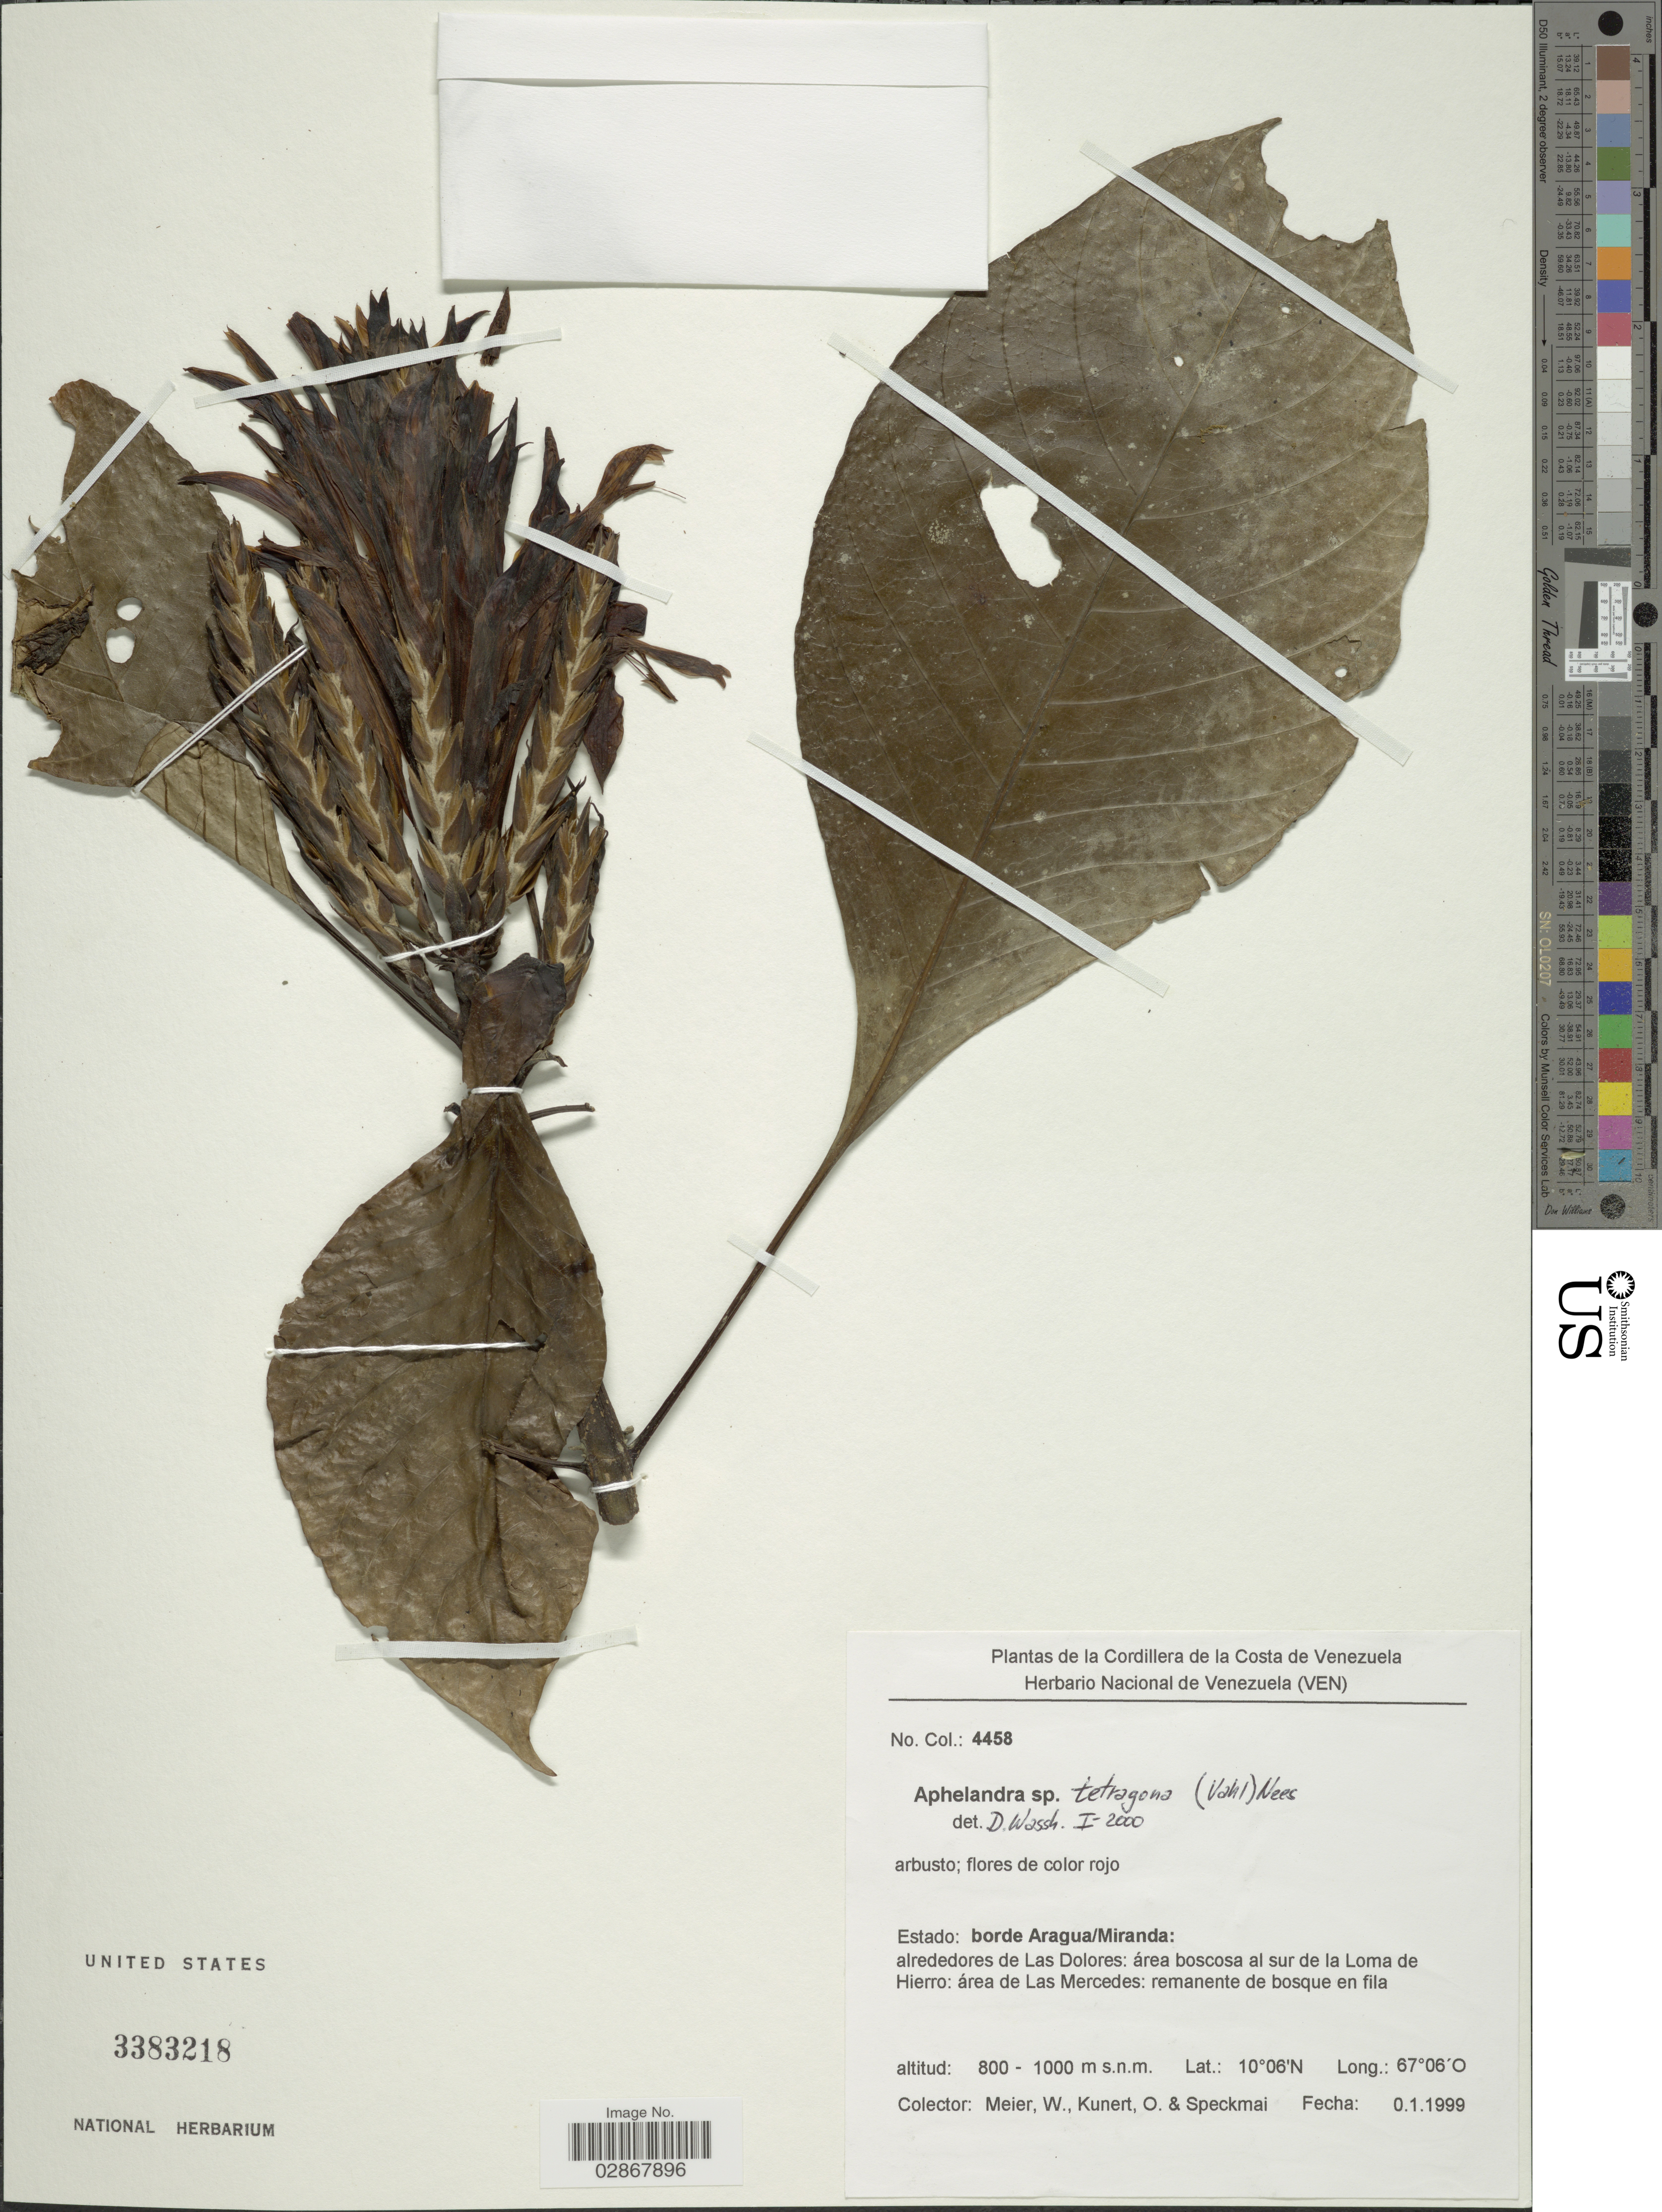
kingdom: Plantae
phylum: Tracheophyta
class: Magnoliopsida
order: Lamiales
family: Acanthaceae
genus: Aphelandra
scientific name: Aphelandra tetragona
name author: (Vahl) Nees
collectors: W. Meier, O. Kunert & Speckmai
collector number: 4458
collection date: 1999-01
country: Venezuela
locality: Estado: borde Aragua/ Miranda: alrededores de Las Dolores: área boscosa al sur de la Loma de Hierro: área de Las Mercedes.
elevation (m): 800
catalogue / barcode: US 3383218